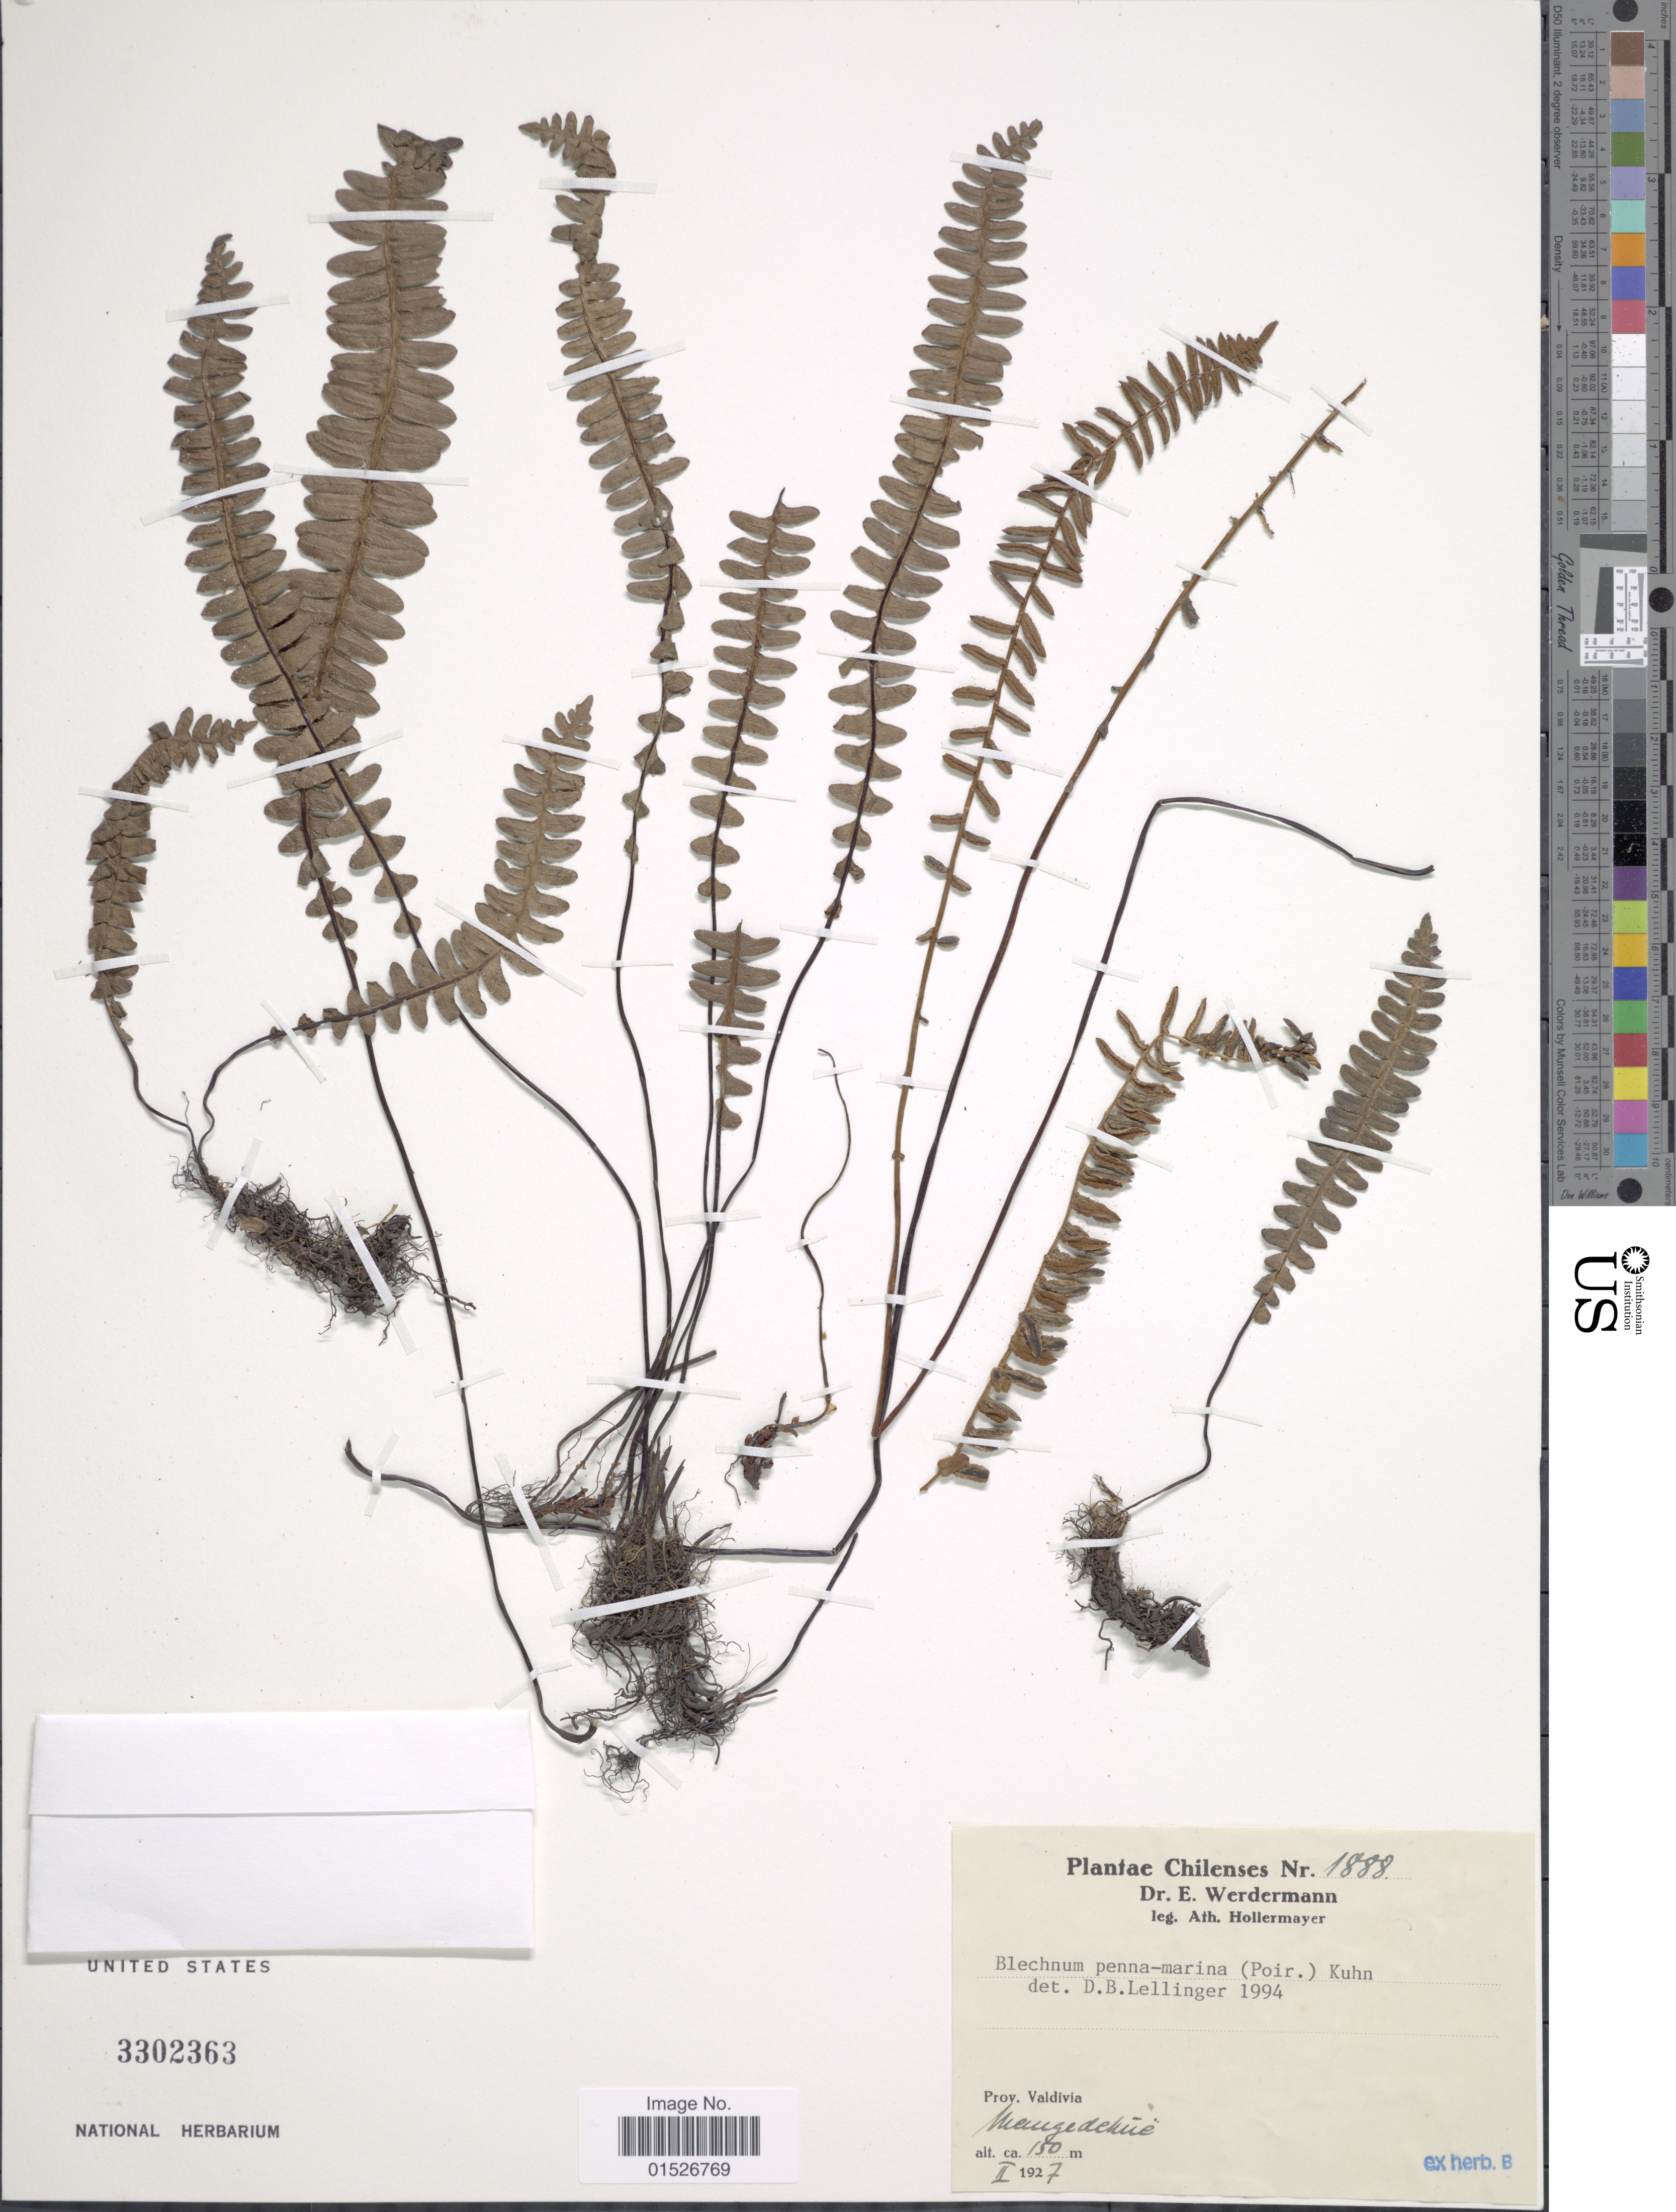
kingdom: Plantae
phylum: Tracheophyta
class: Polypodiopsida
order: Polypodiales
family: Blechnaceae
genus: Blechnum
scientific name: Blechnum penna-marina subsp. penna-marina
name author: (Poir.) Kuhn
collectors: A. Hollermayer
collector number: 1888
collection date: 1927-02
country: Chile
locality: Prov. Valdivia, Mangedehue.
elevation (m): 150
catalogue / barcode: US 3302363